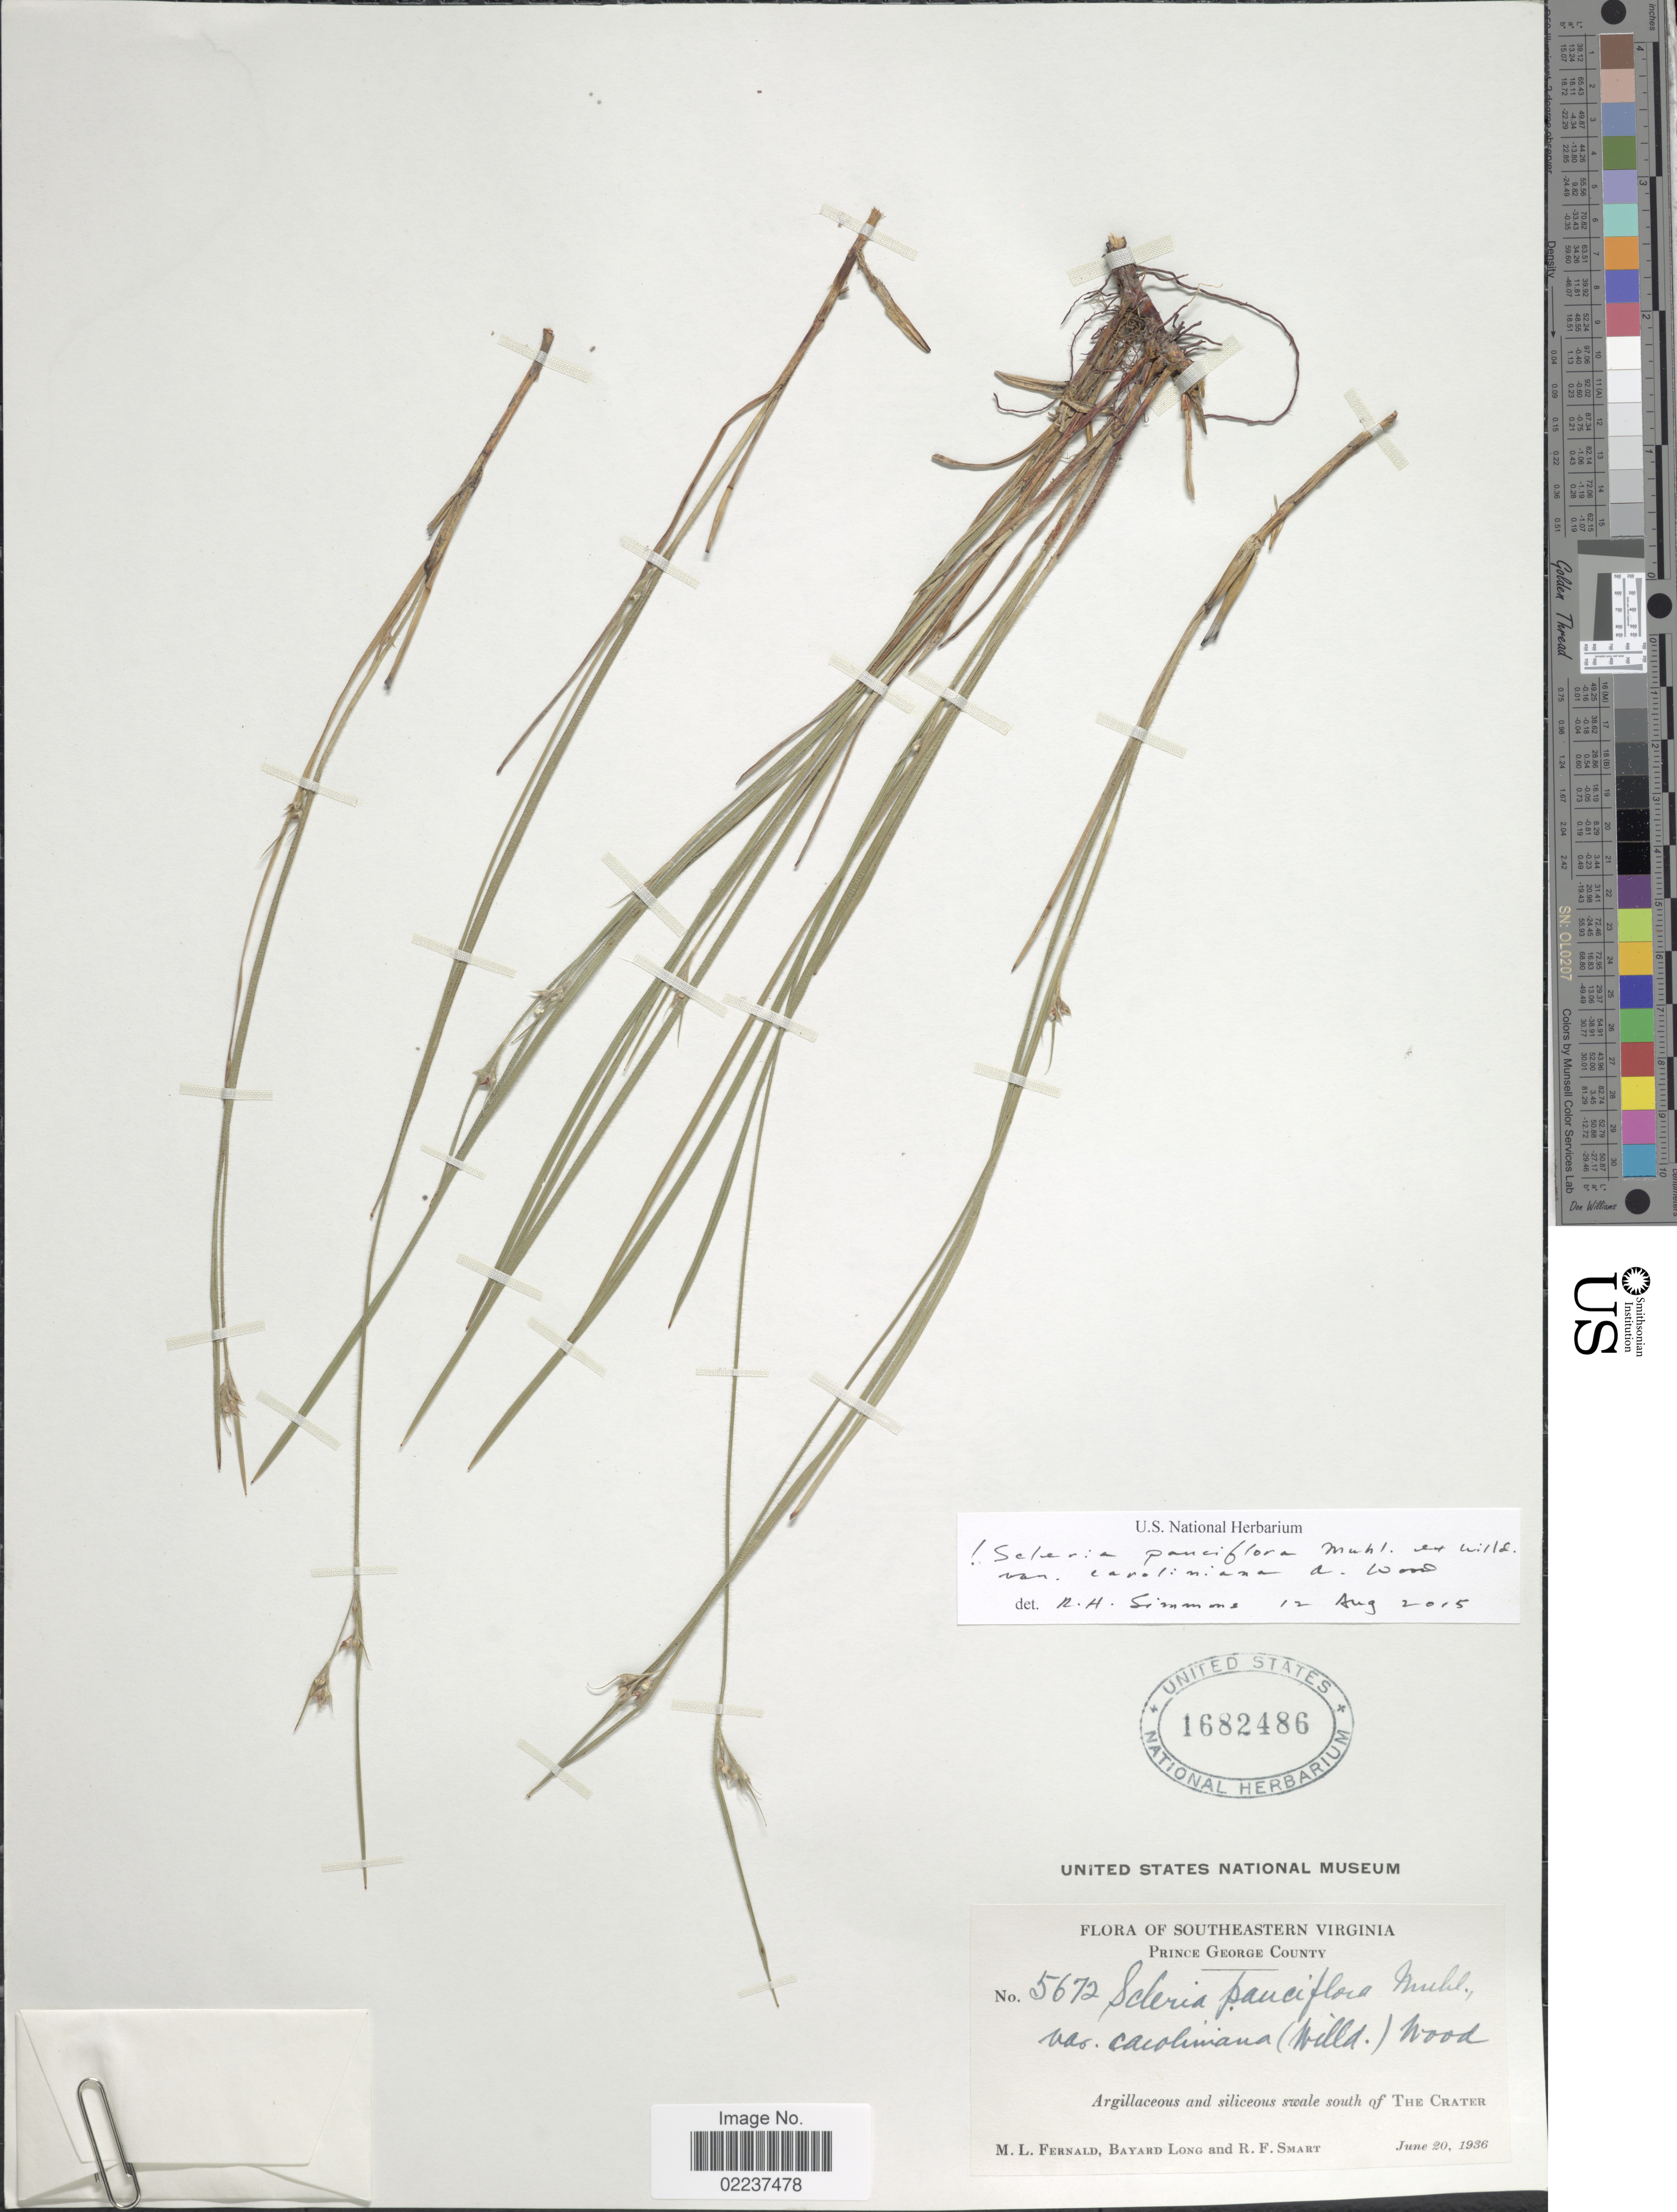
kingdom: Plantae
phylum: Tracheophyta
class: Liliopsida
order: Poales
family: Cyperaceae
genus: Scleria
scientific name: Scleria pauciflora var. caroliniana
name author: (Willd.) Alph. Wood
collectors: M. L. Fernald, B. Long & R. Smart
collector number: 5672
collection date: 1936-06-20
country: United States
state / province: Virginia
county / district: Prince George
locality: Southeastern Virginia, Prince George County, Argillaceous and siliceous swale south of The Crater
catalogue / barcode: US 1682486